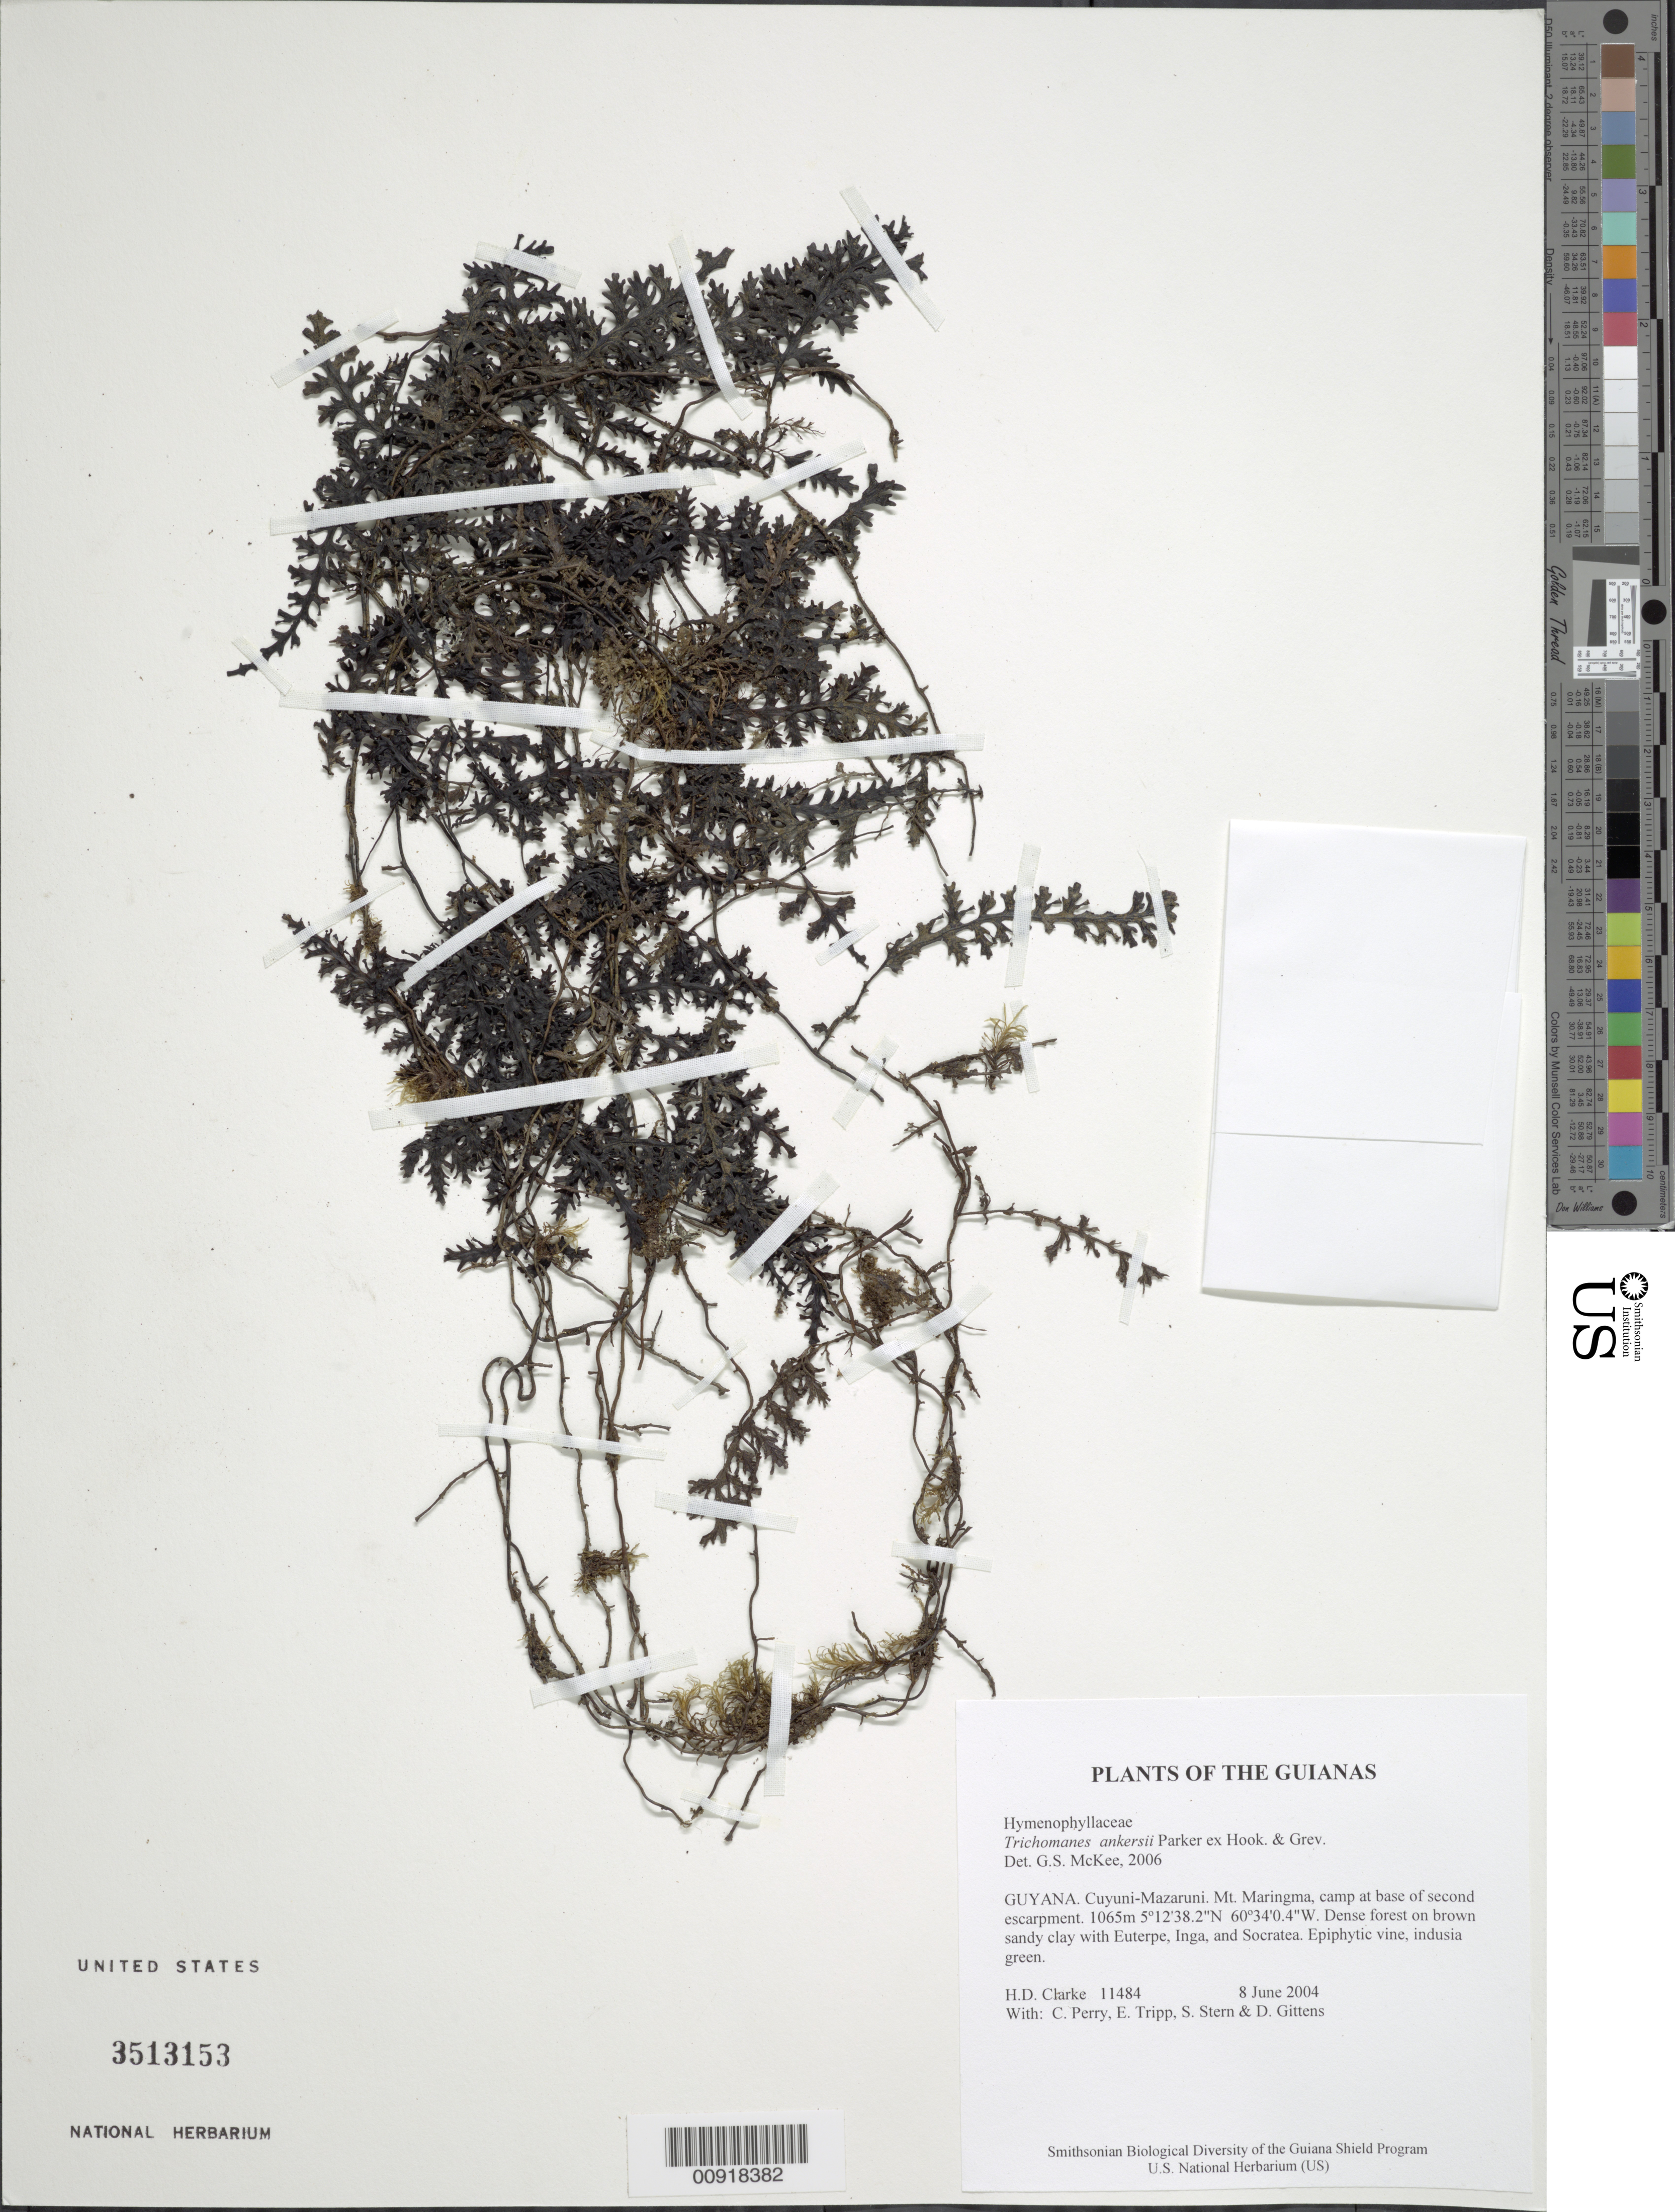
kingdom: Plantae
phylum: Tracheophyta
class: Polypodiopsida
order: Hymenophyllales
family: Hymenophyllaceae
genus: Trichomanes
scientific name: Trichomanes ankersii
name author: C. Parker ex Hook. & Grev.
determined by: McKee, G. S., (US), NMNH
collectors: H. D. Clarke, C. Perry, E. Tripp, S. R. Stern & D. Gittens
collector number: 11484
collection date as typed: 8 June 2004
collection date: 2004-06-08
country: Guyana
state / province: Cuyuni-Mazaruni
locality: Mt. Maringma, camp at base of second escarpment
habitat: Dense forest on brown sandy clay with Euterpe, Inga, and Socratea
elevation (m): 1065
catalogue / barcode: US 3513153